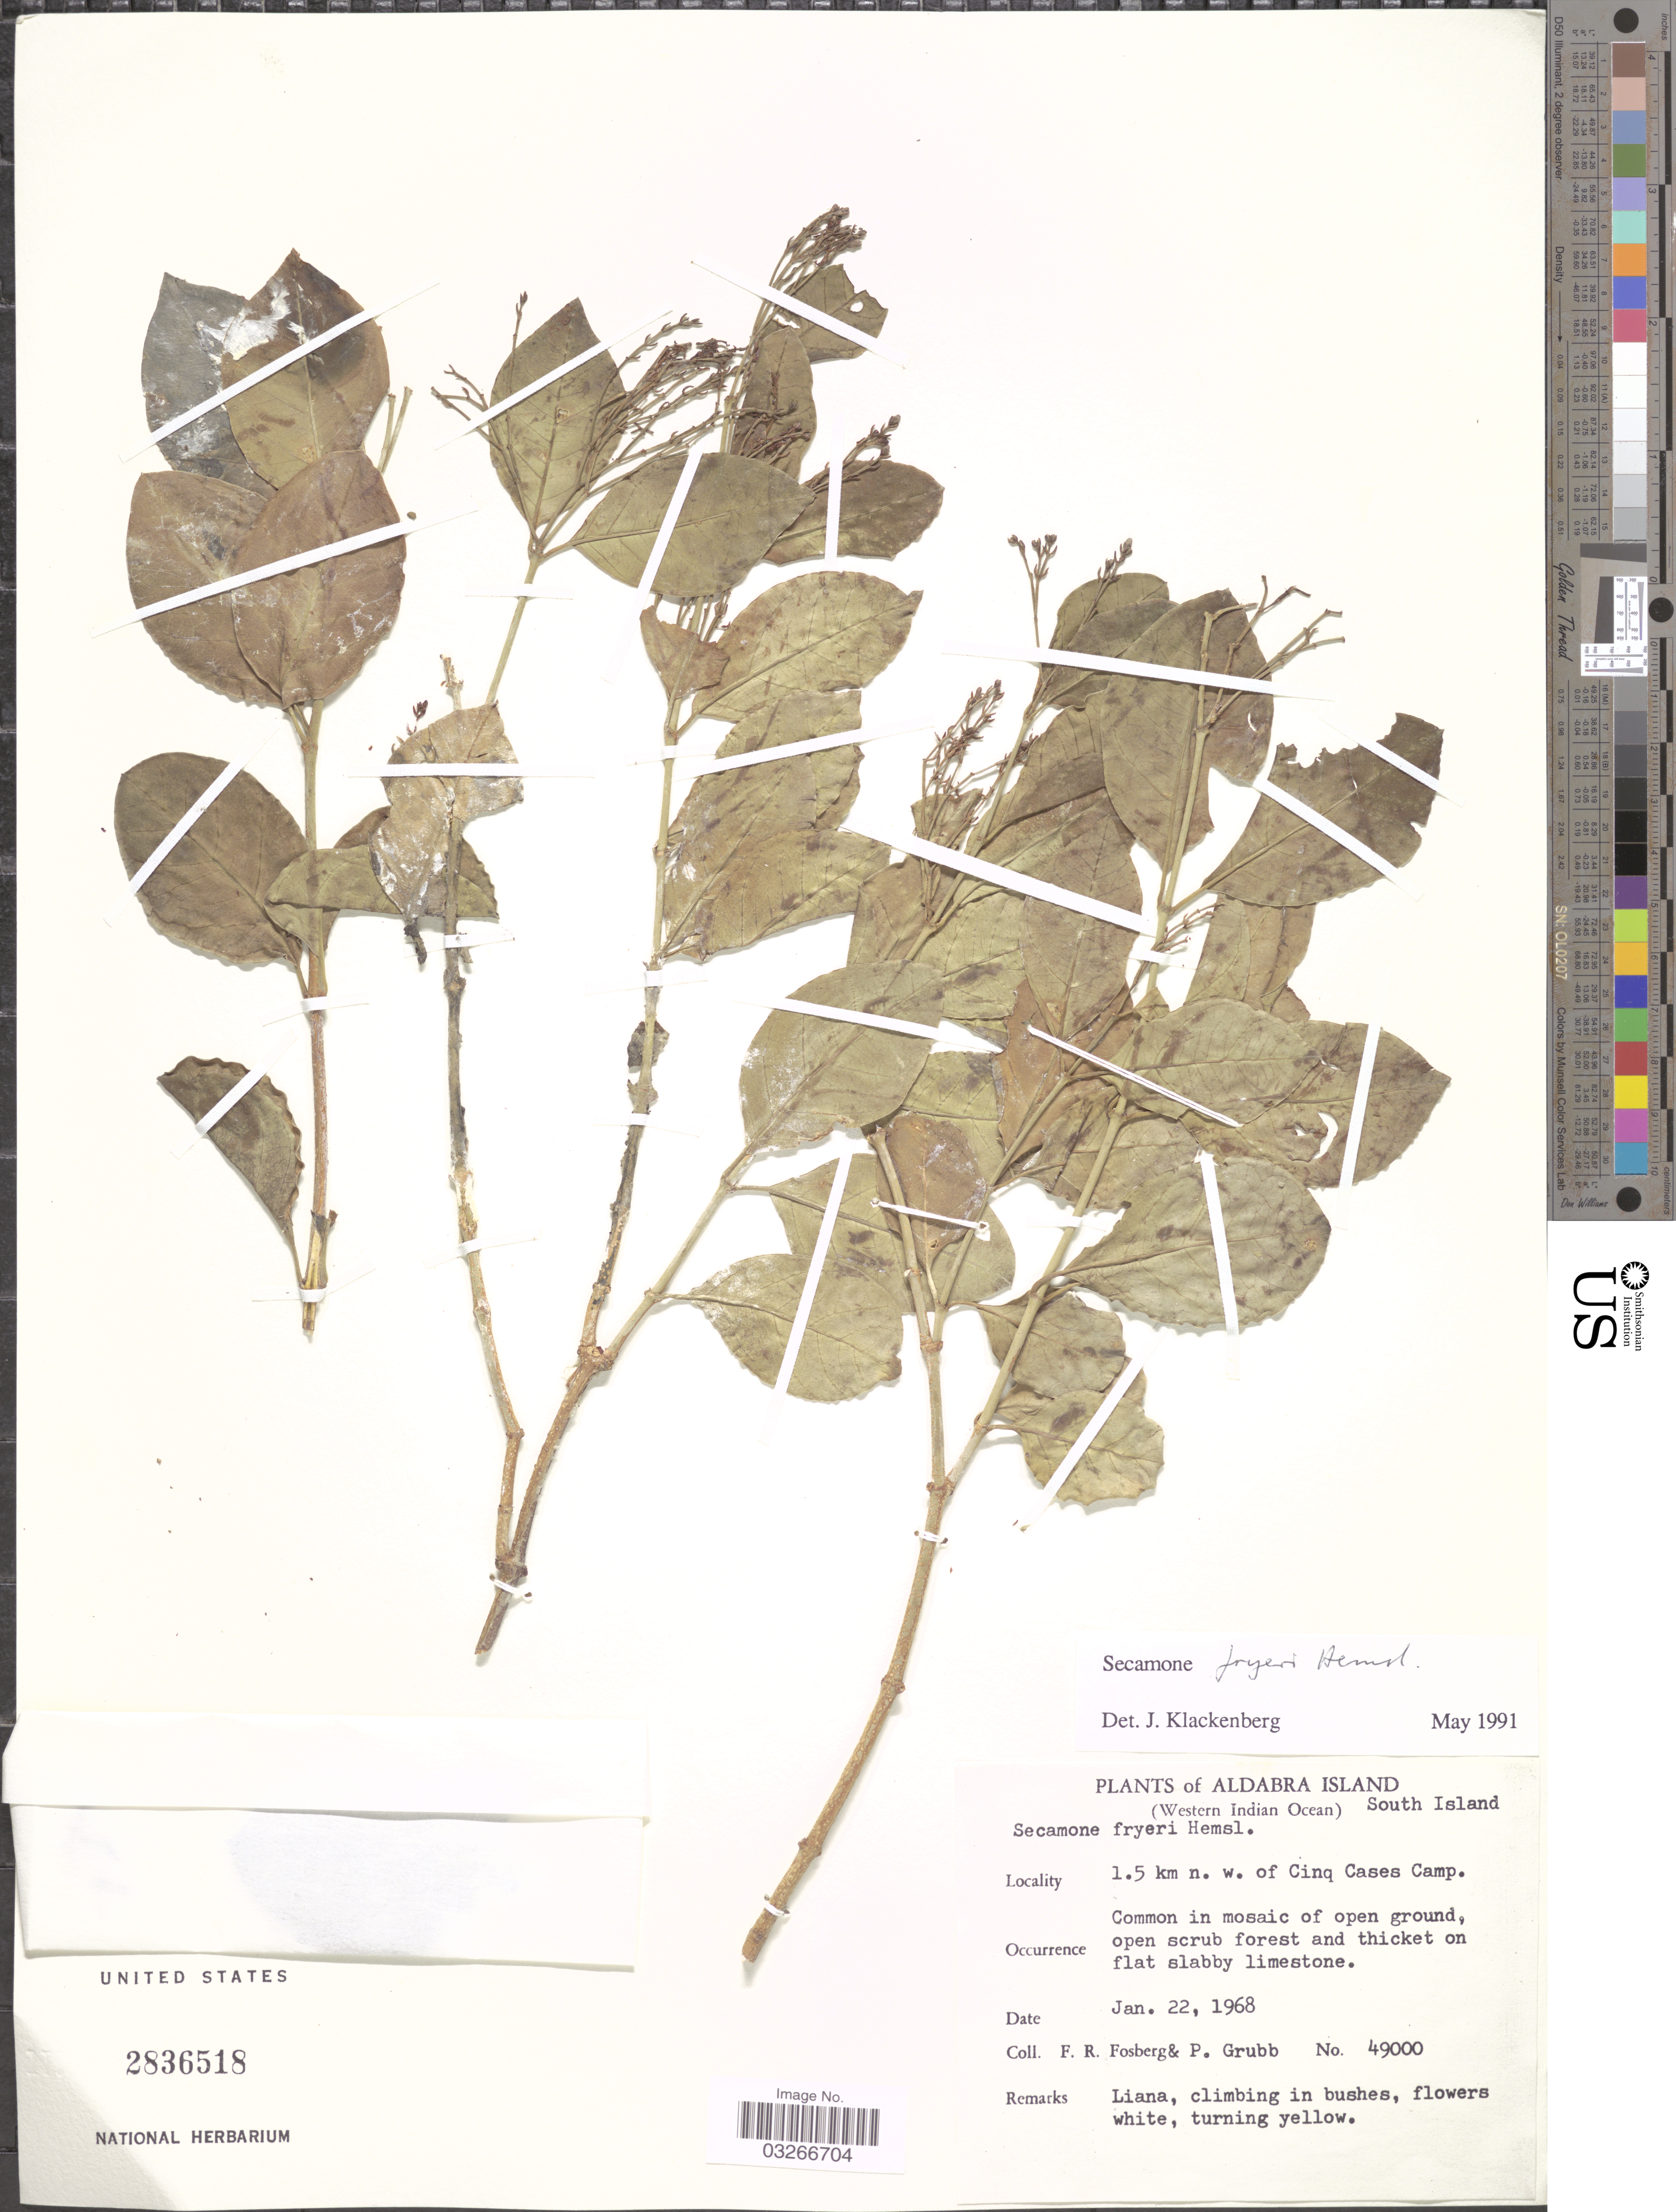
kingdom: Plantae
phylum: Tracheophyta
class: Magnoliopsida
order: Gentianales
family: Apocynaceae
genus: Secamone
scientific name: Secamone fryeri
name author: Hemsl.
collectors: F. R. Fosberg & P. J. Grubb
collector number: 49000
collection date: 1968-01-22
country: Seychelles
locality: Aldabra Island (Western Indian Ocean) South Island, 1.5 km n.w. of Cinq Cases Camp.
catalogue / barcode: US 2836518